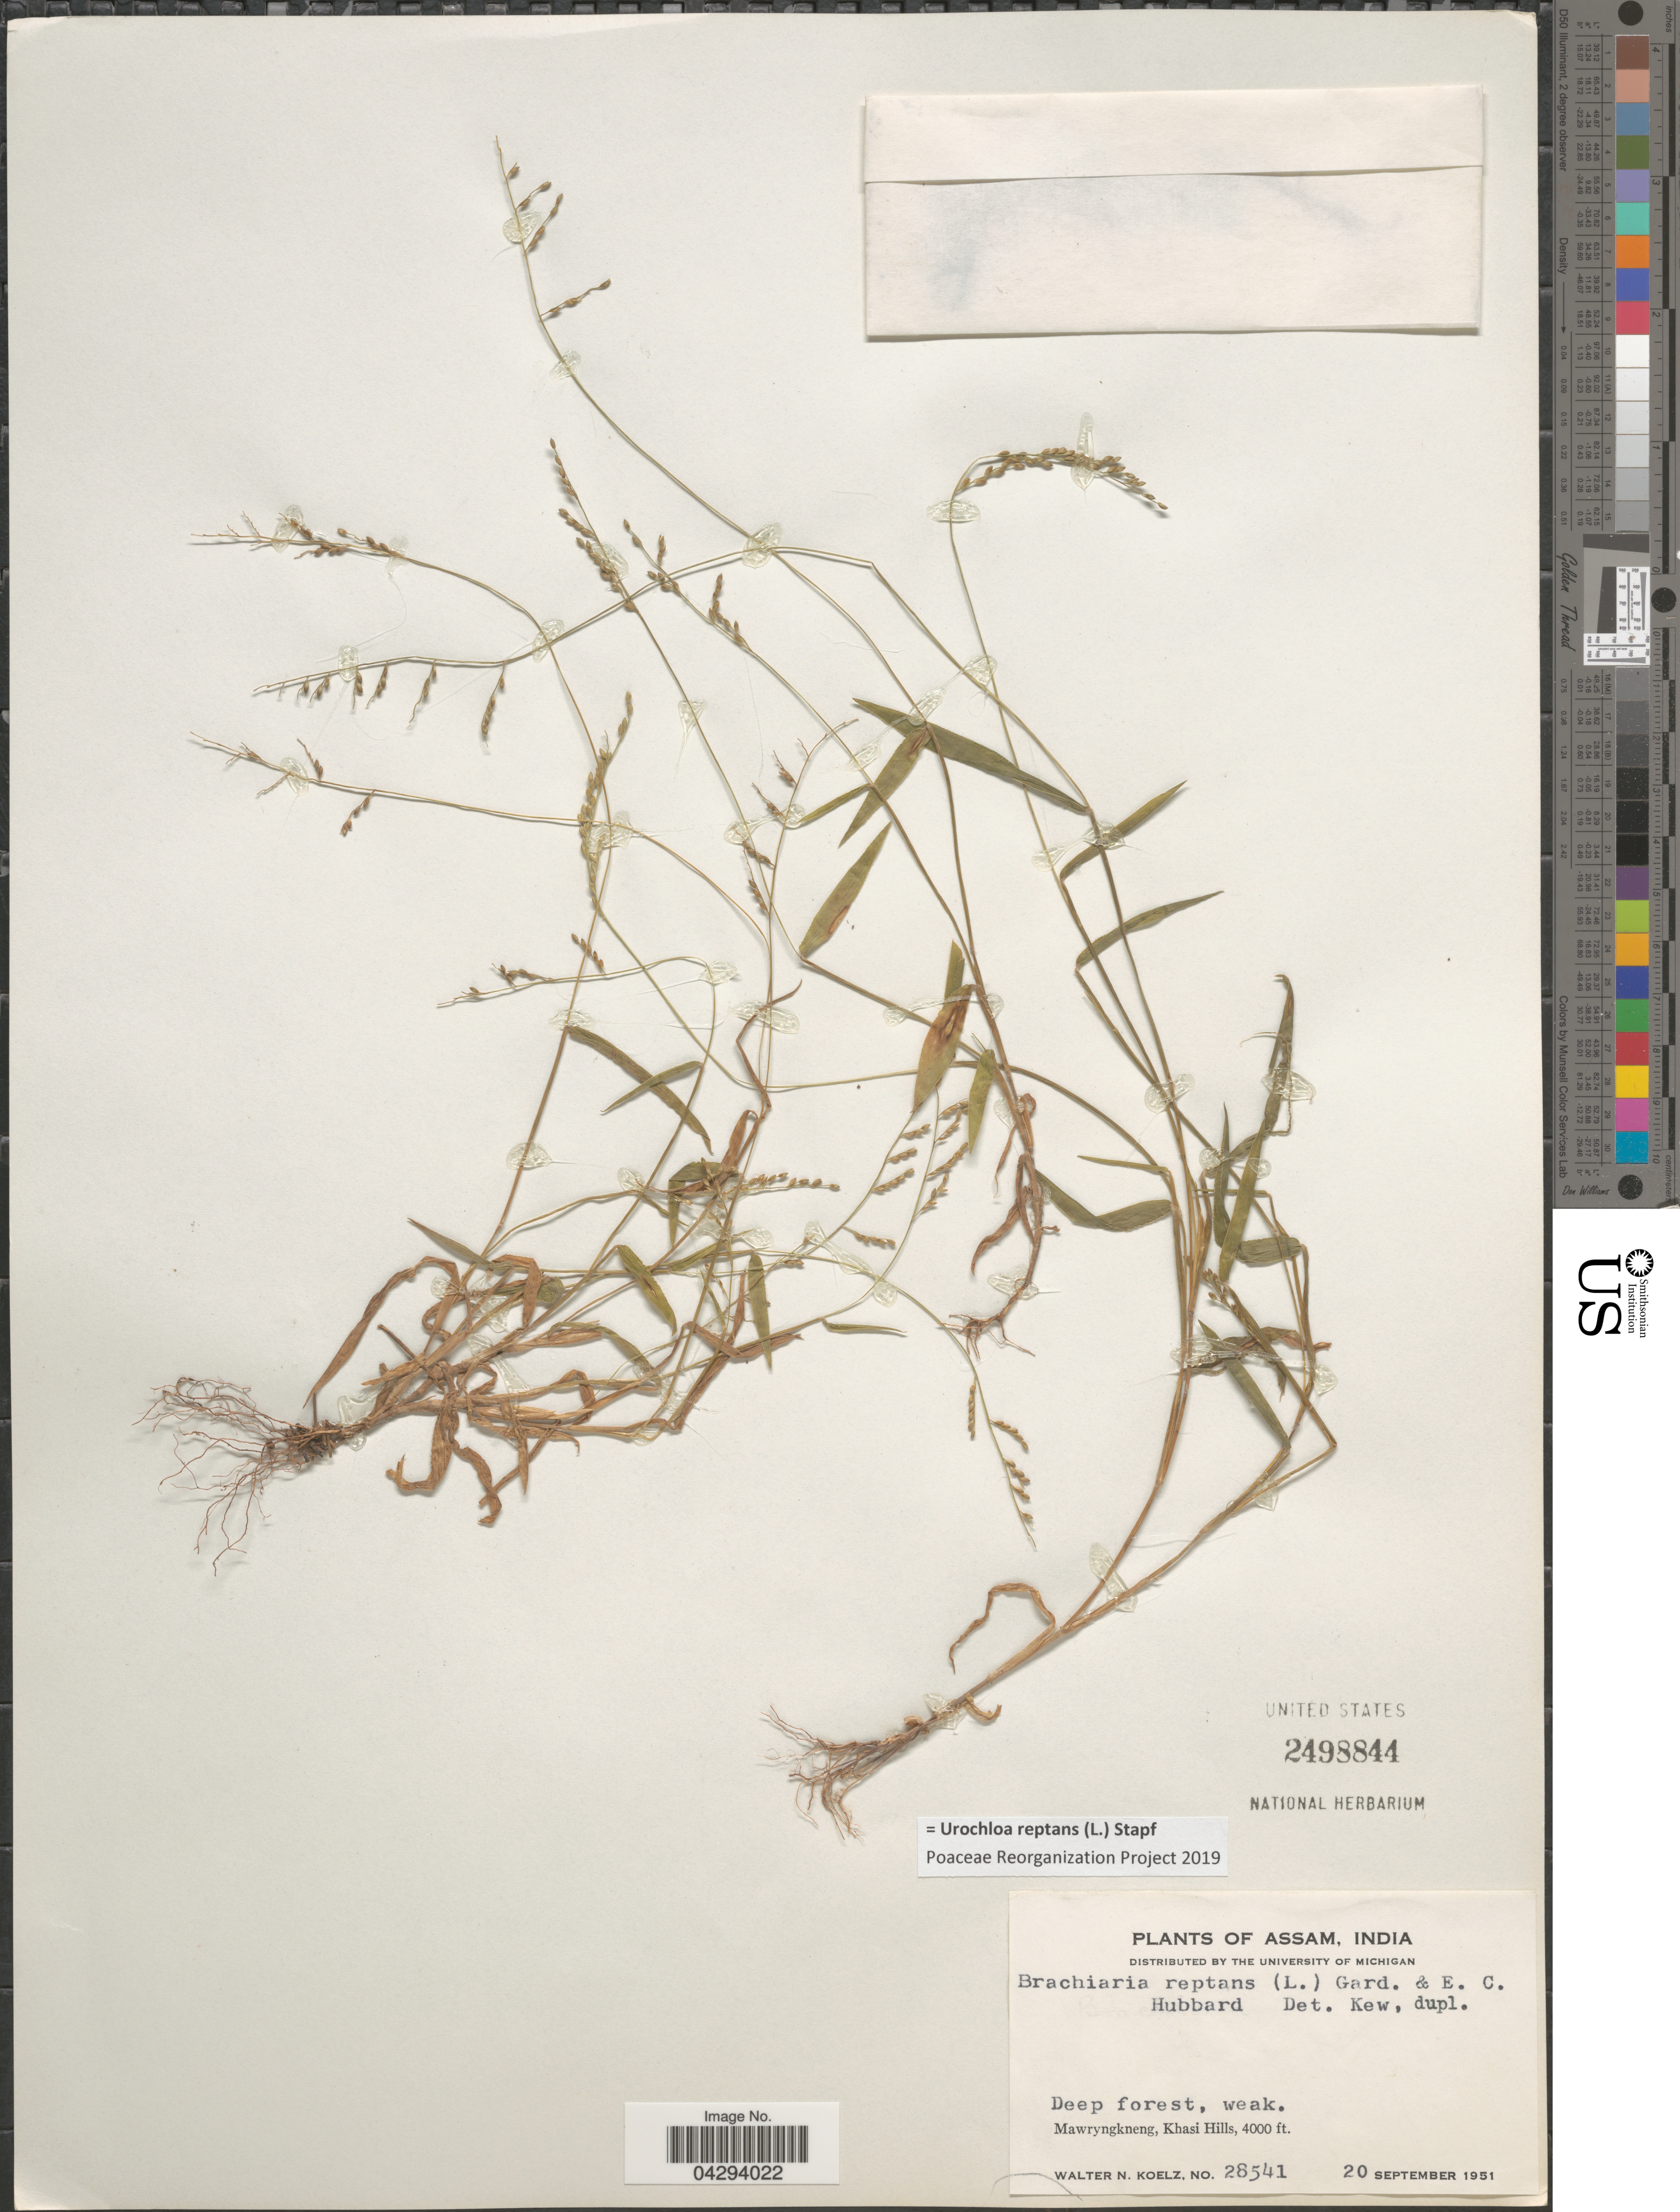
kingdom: Plantae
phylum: Tracheophyta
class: Liliopsida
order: Poales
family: Poaceae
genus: Urochloa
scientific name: Urochloa reptans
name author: (L.) Stapf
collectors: W. N. Koelz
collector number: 28541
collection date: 1951-09-20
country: India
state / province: Meghalaya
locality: Mawryngkneng, Khasi Hills.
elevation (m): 1219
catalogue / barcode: US 2498844